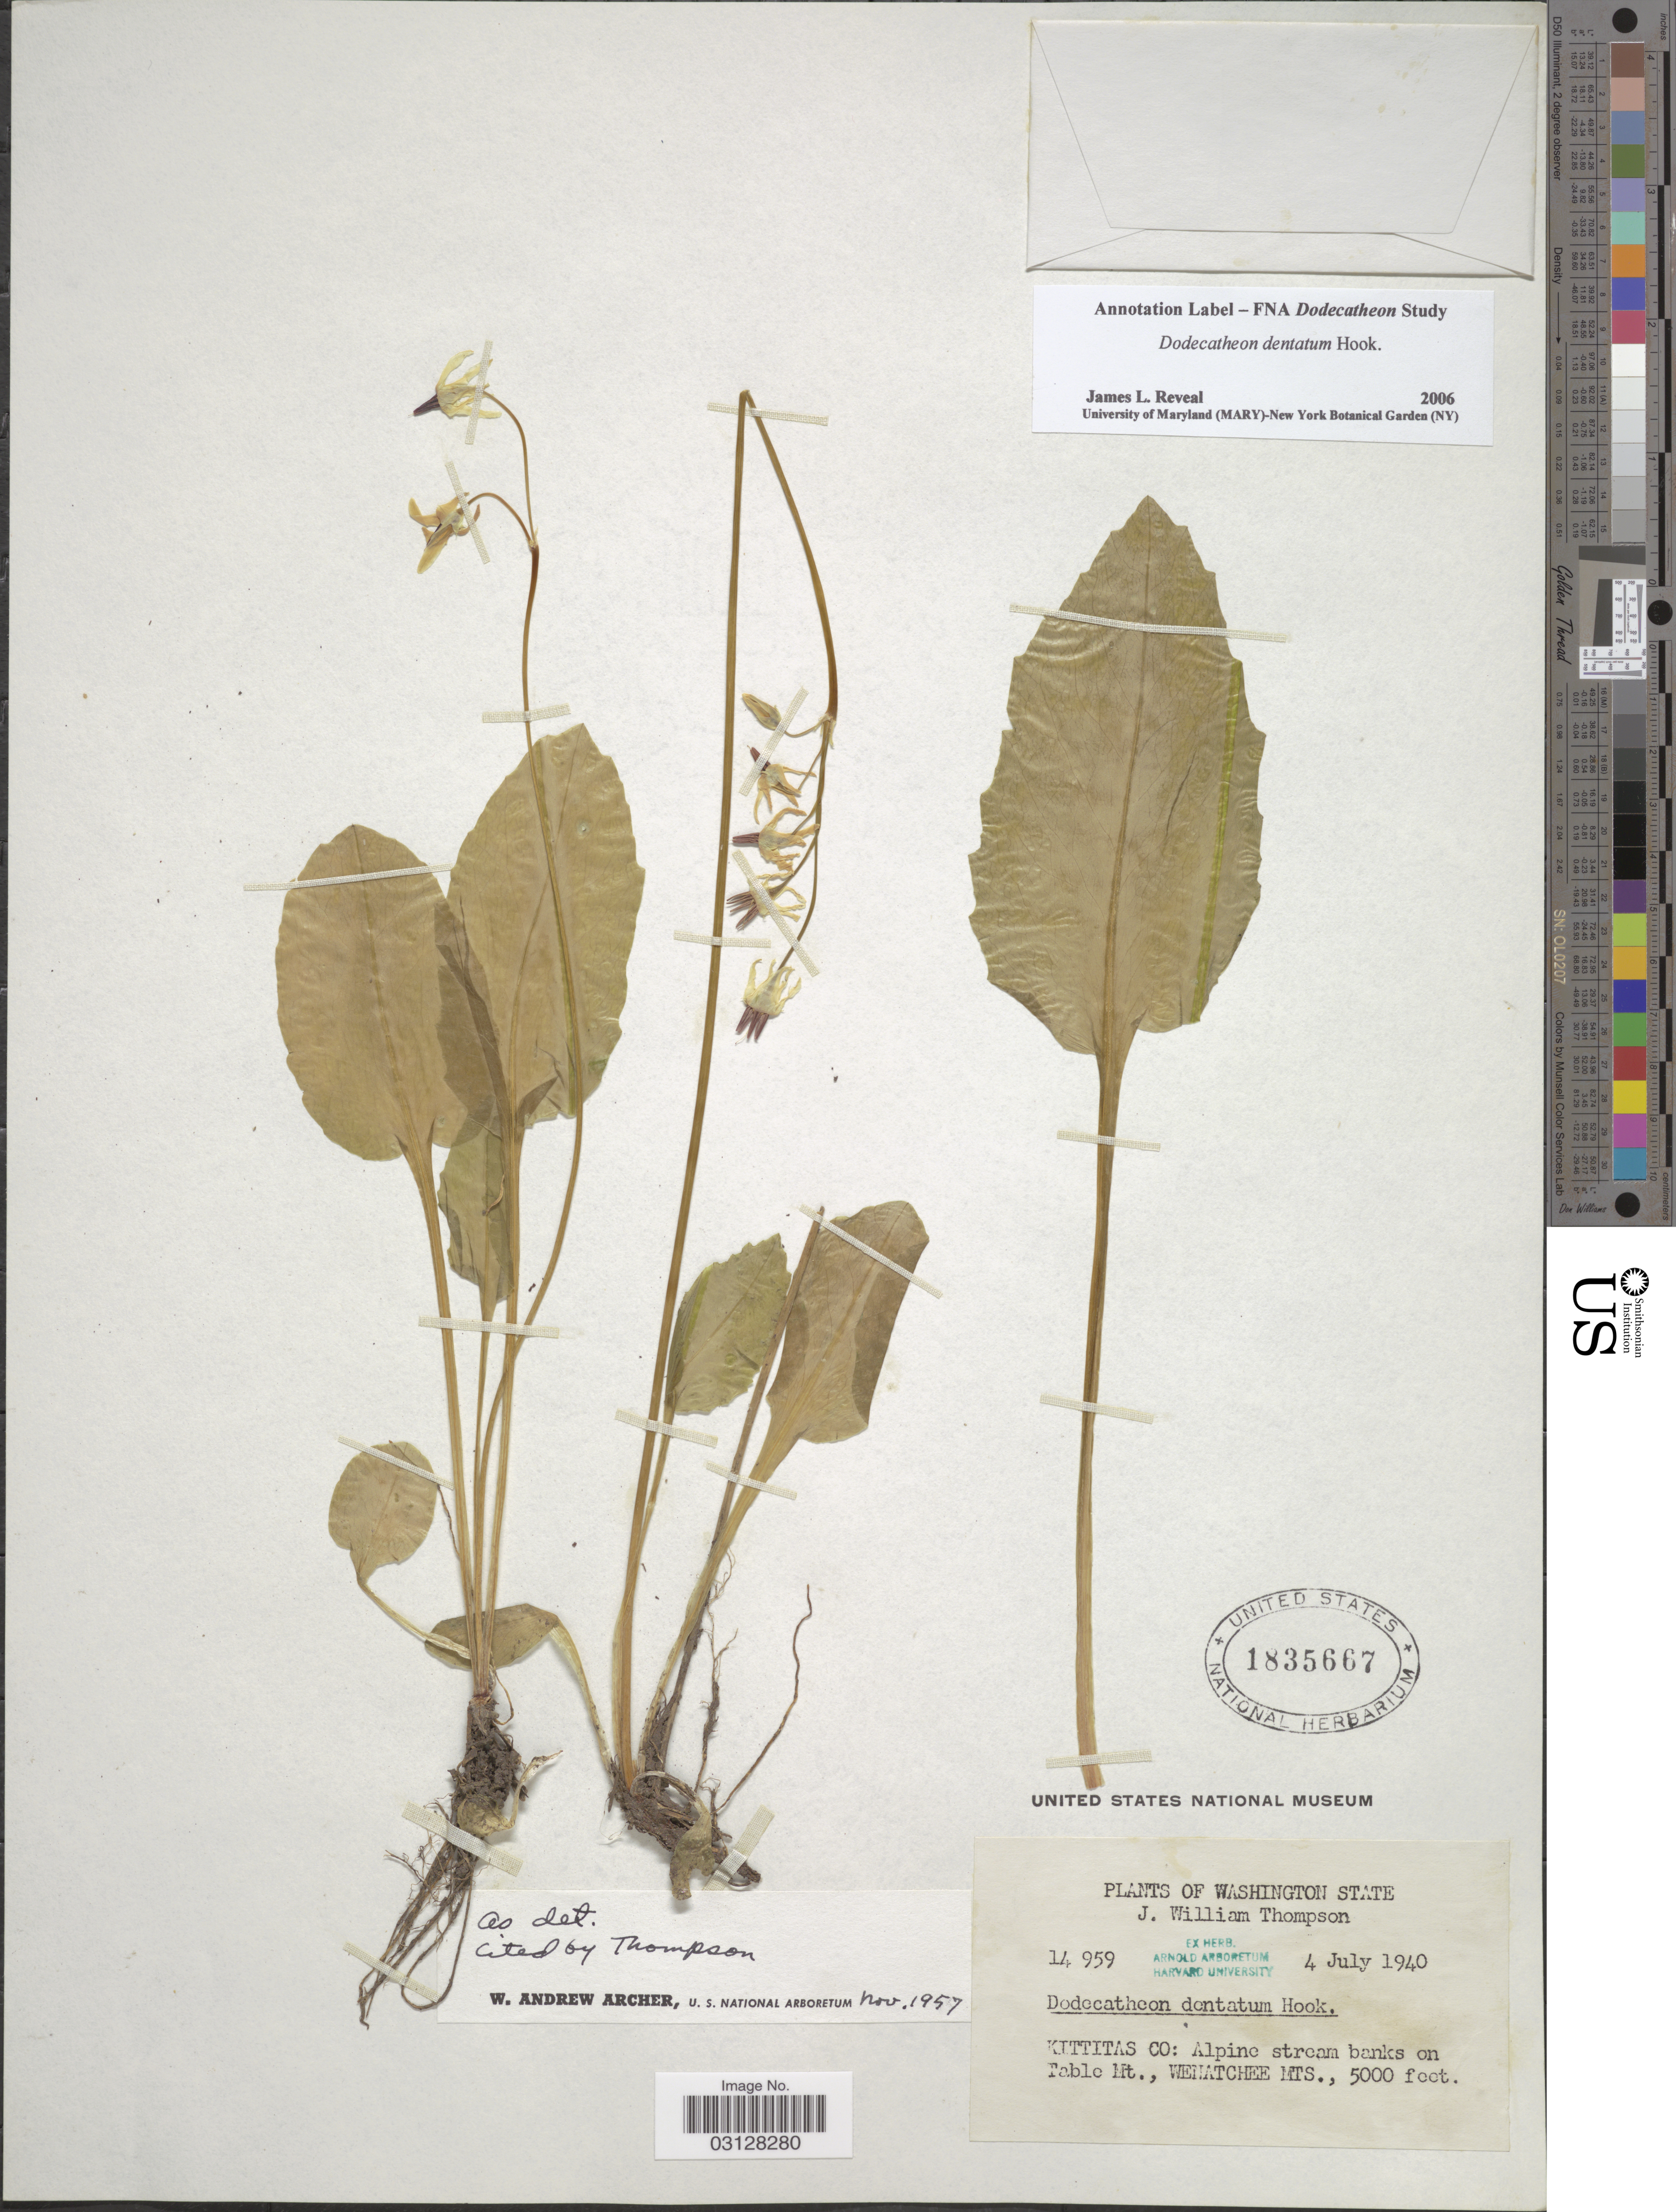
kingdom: Plantae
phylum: Tracheophyta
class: Magnoliopsida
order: Ericales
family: Primulaceae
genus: Dodecatheon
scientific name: Dodecatheon dentatum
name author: Hook.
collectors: J. W. Thompson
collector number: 14959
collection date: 1940-07-04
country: United States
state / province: Washington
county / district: Kittitas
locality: Kittitas Co: Alpine stream banks on Table Mt., Wenatchee Mts.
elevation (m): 1524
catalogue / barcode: US 1835667